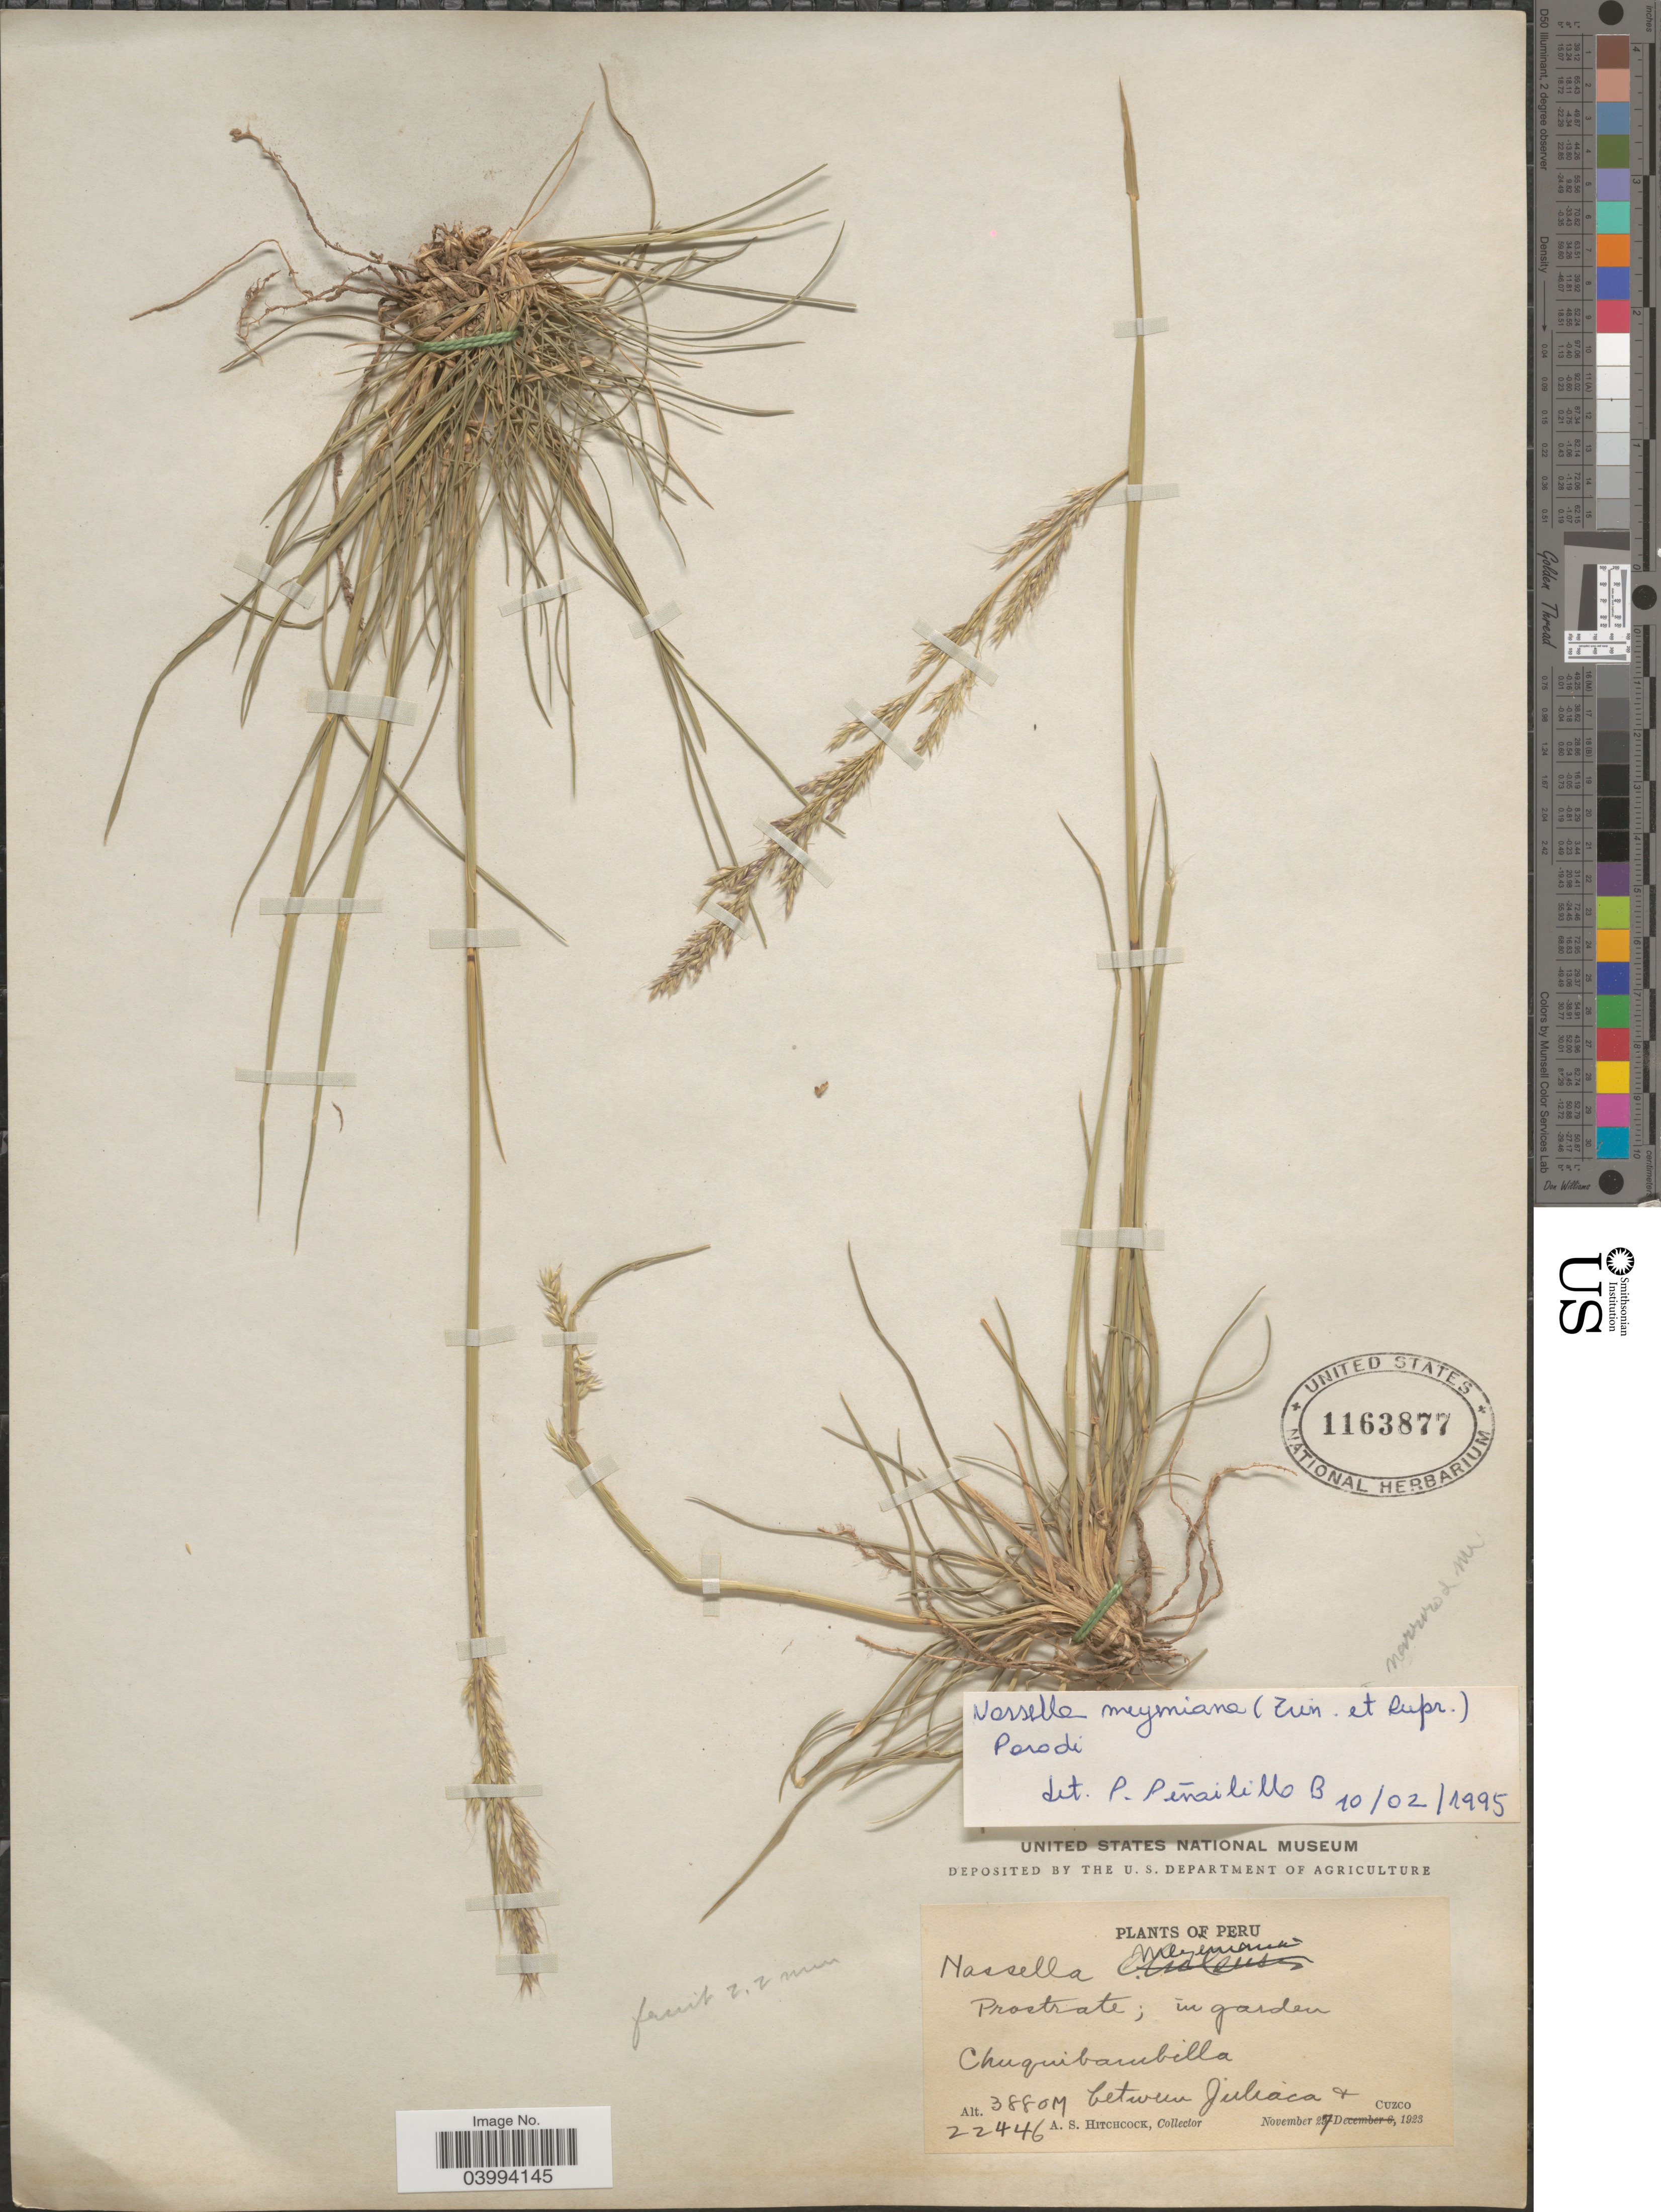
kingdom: Plantae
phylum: Tracheophyta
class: Liliopsida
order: Poales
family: Poaceae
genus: Nassella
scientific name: Nassella meyeniana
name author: (Trin. & Rupr.) Parodi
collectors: A. S. Hitchcock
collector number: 22446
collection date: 1923-11-27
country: Peru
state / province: Cusco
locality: Chuquibambilla between Juliaca & Cuzco.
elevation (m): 3880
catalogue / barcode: US 1163877